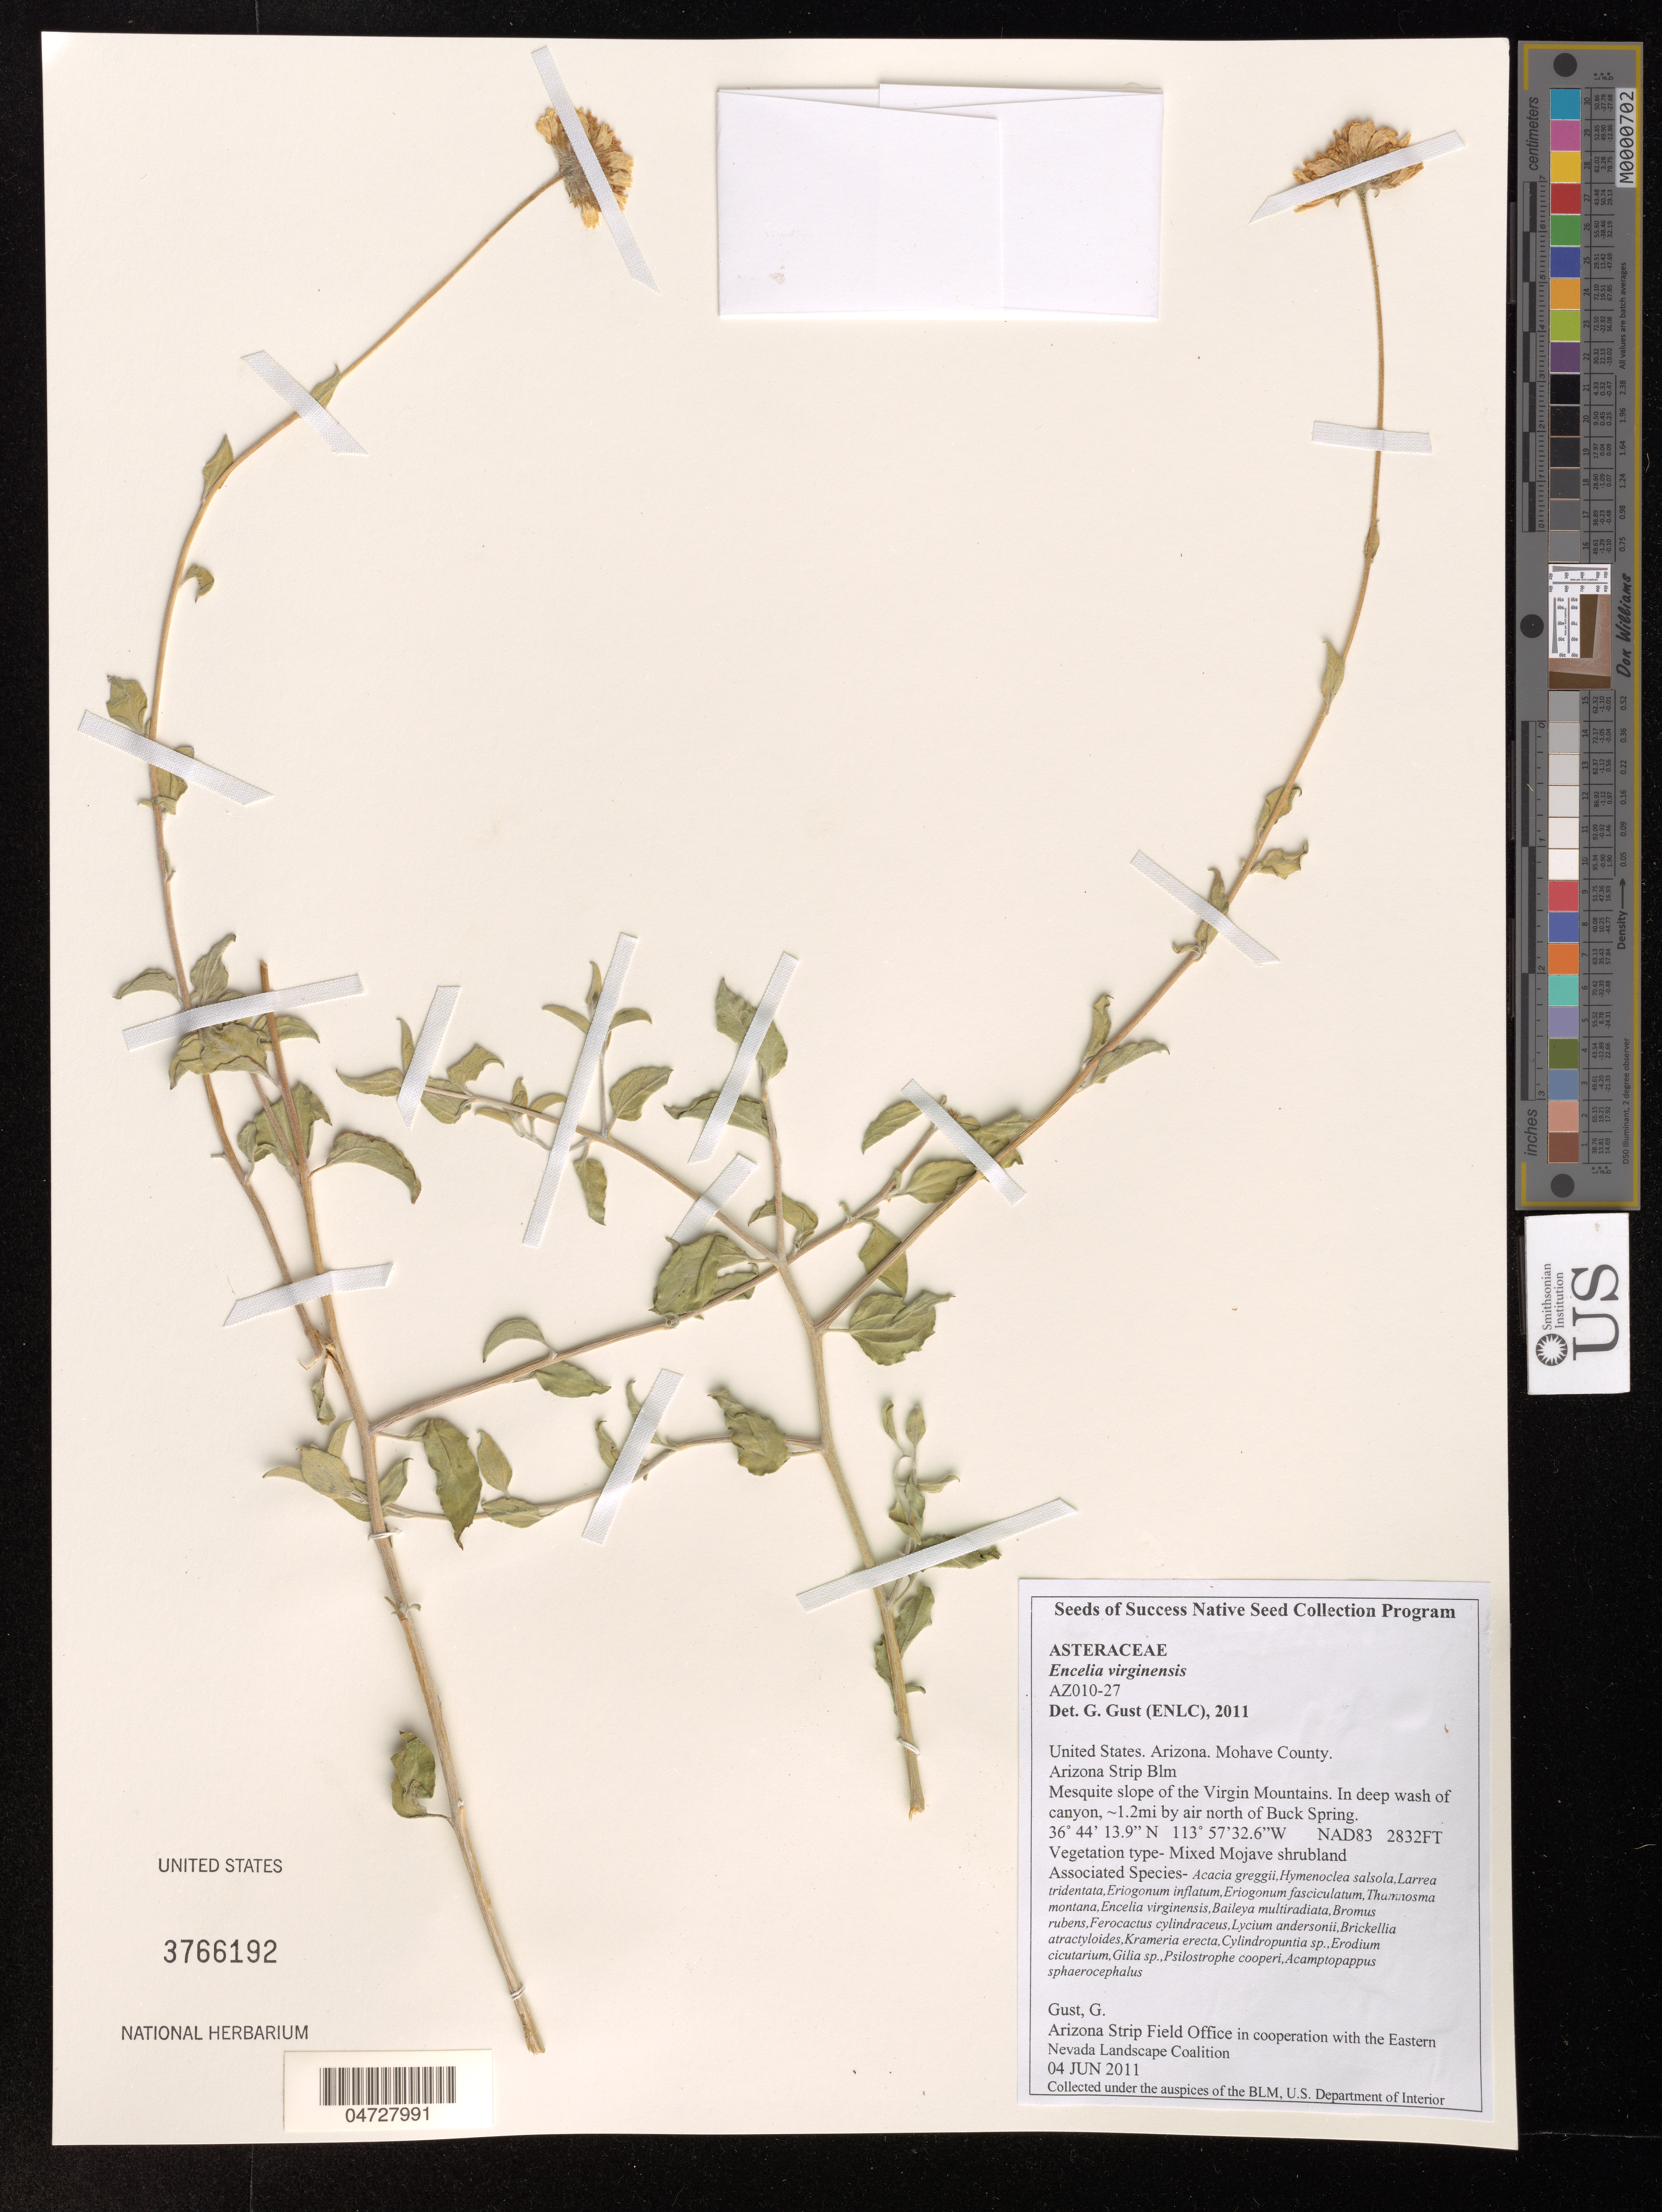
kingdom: Plantae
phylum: Tracheophyta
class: Magnoliopsida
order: Asterales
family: Asteraceae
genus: Encelia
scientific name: Encelia virginensis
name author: A. Nelson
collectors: G. Gust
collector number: AZ010-27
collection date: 2011-06-04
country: United States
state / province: Arizona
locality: Mohave County, Arizona Strip Blm, Mequite slope of the Virgin Mountains, In deep wash of canyon, 1.2 mi by air north of Buck Spring.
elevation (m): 863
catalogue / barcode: US 3766192